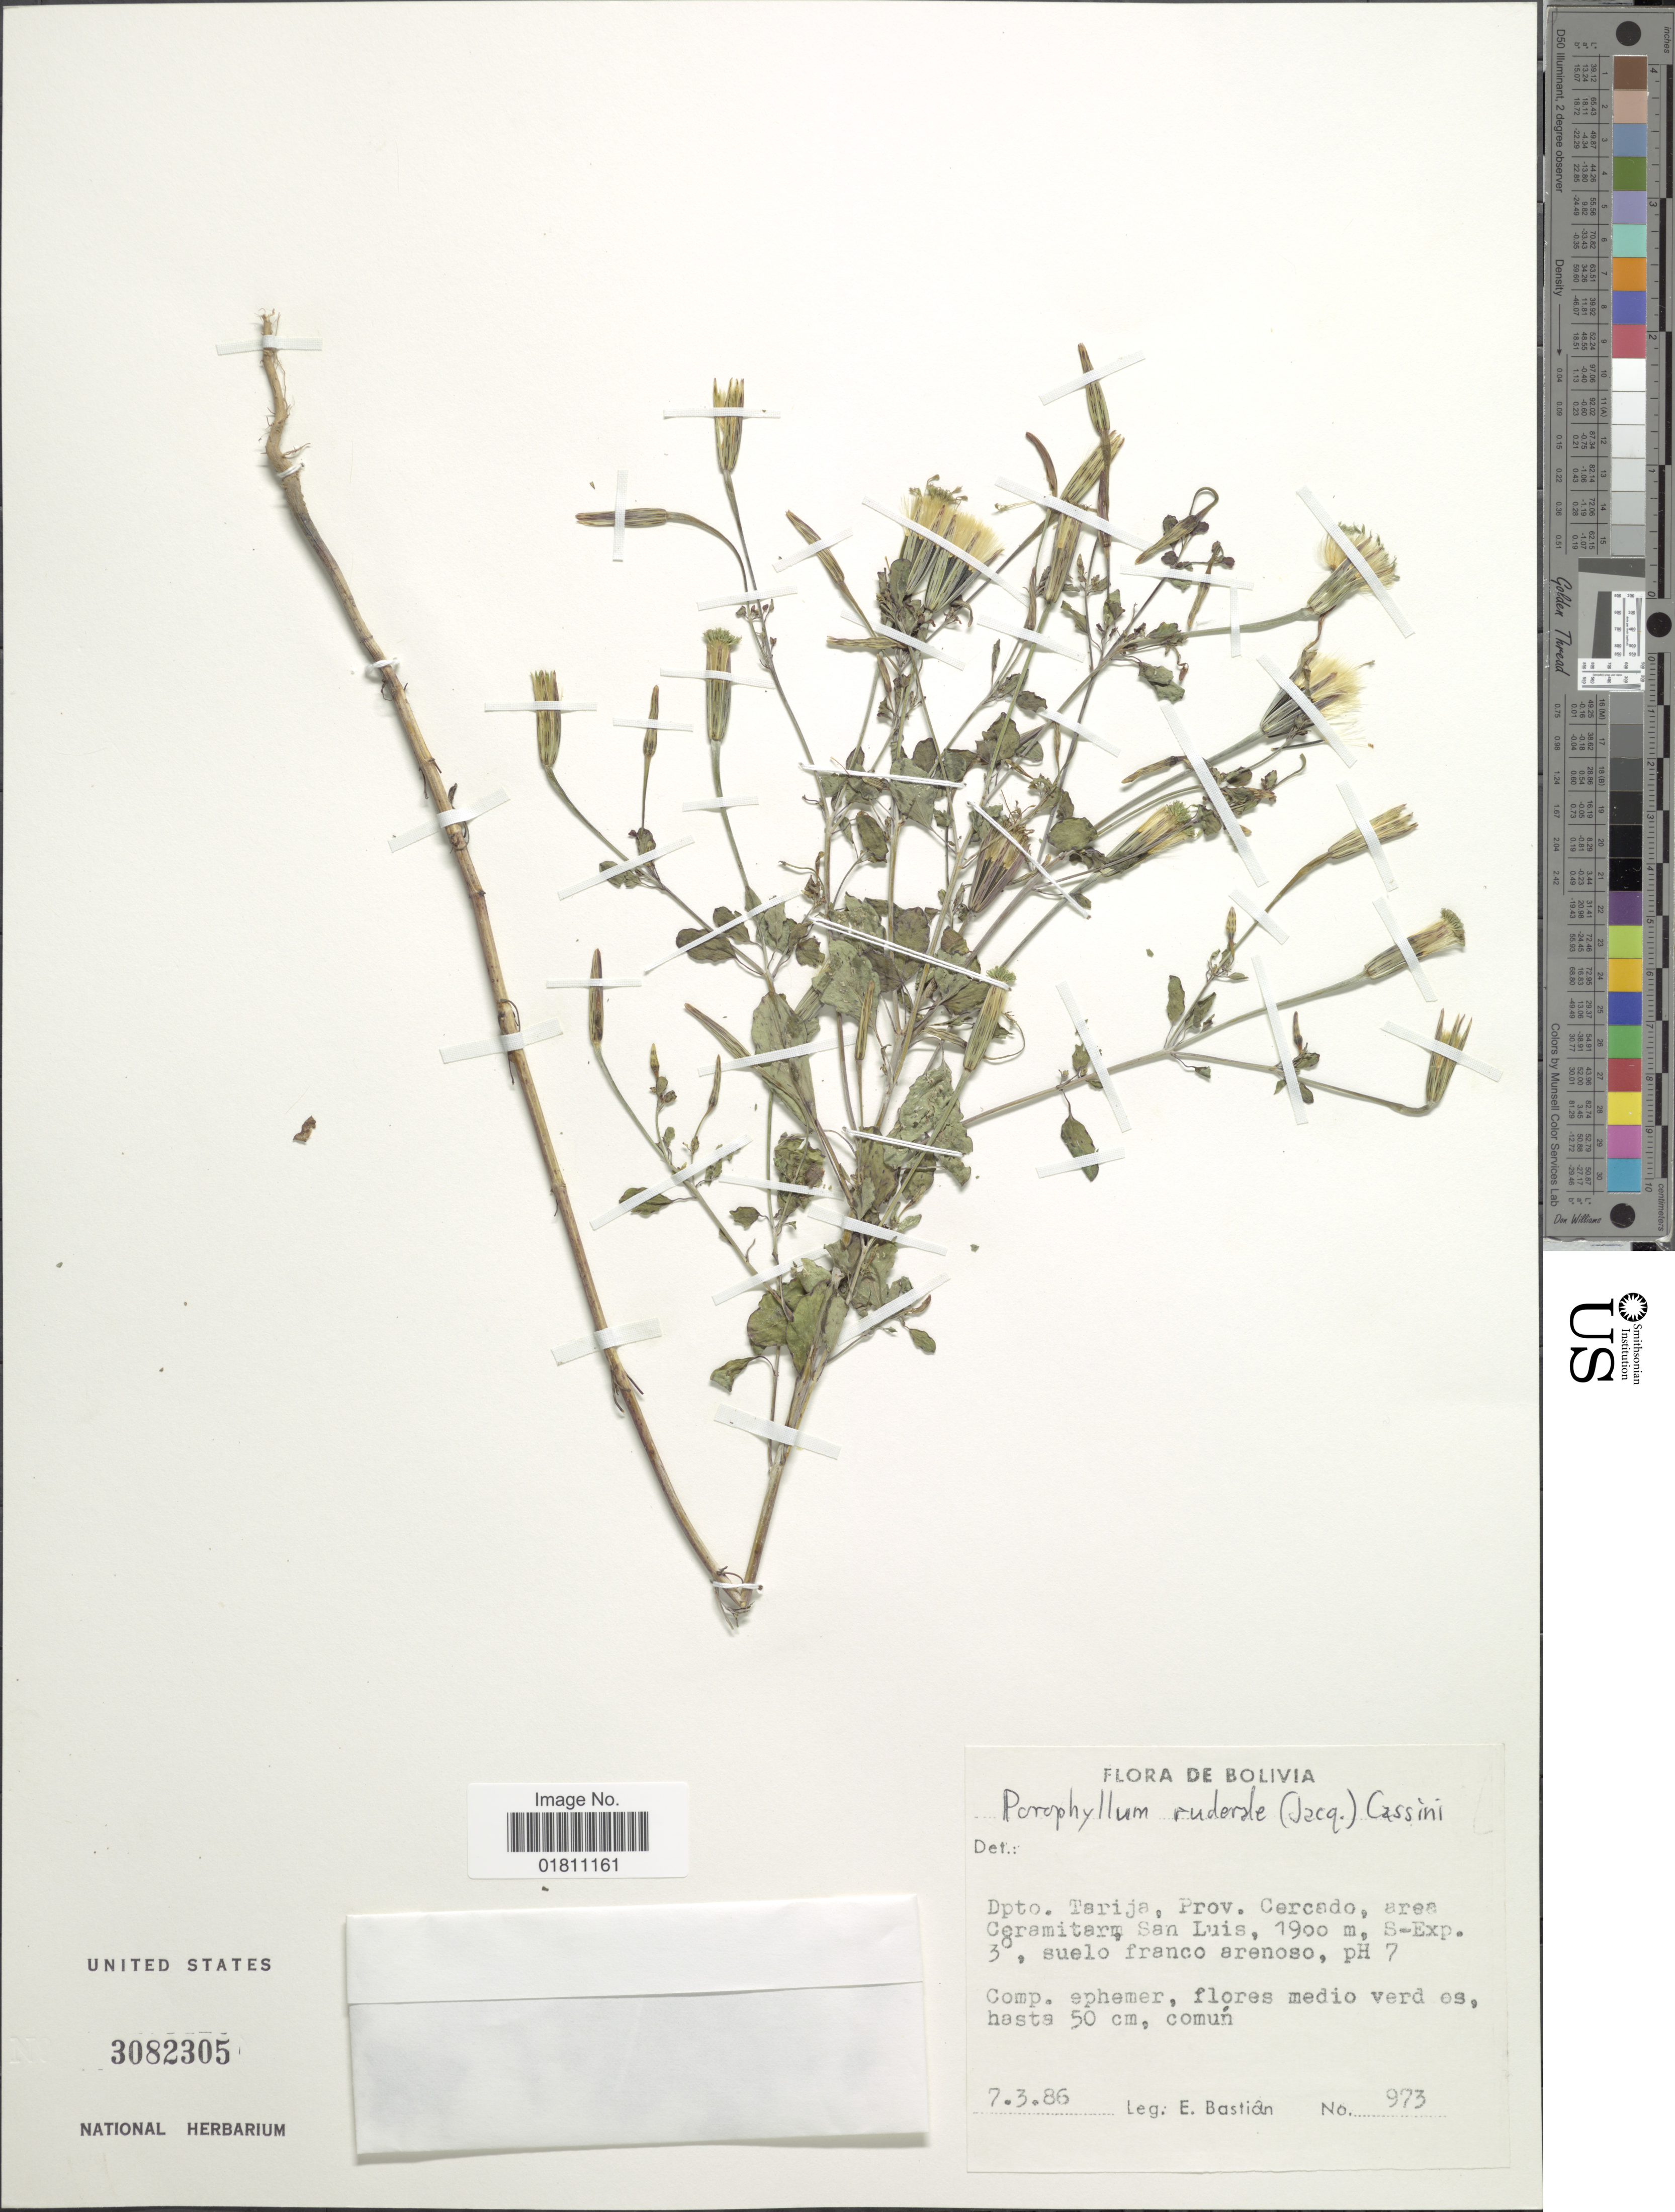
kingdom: Plantae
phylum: Tracheophyta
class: Magnoliopsida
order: Asterales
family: Asteraceae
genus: Porophyllum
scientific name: Porophyllum ruderale subsp. ruderale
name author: (Jacq.) Cass.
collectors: E. Bastian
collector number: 973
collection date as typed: Transcribed d/m/y: 7/3/86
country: Bolivia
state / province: Tarija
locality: Prov. Cercado, area Ceramitarm, San Luis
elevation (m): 1900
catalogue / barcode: US 3082305